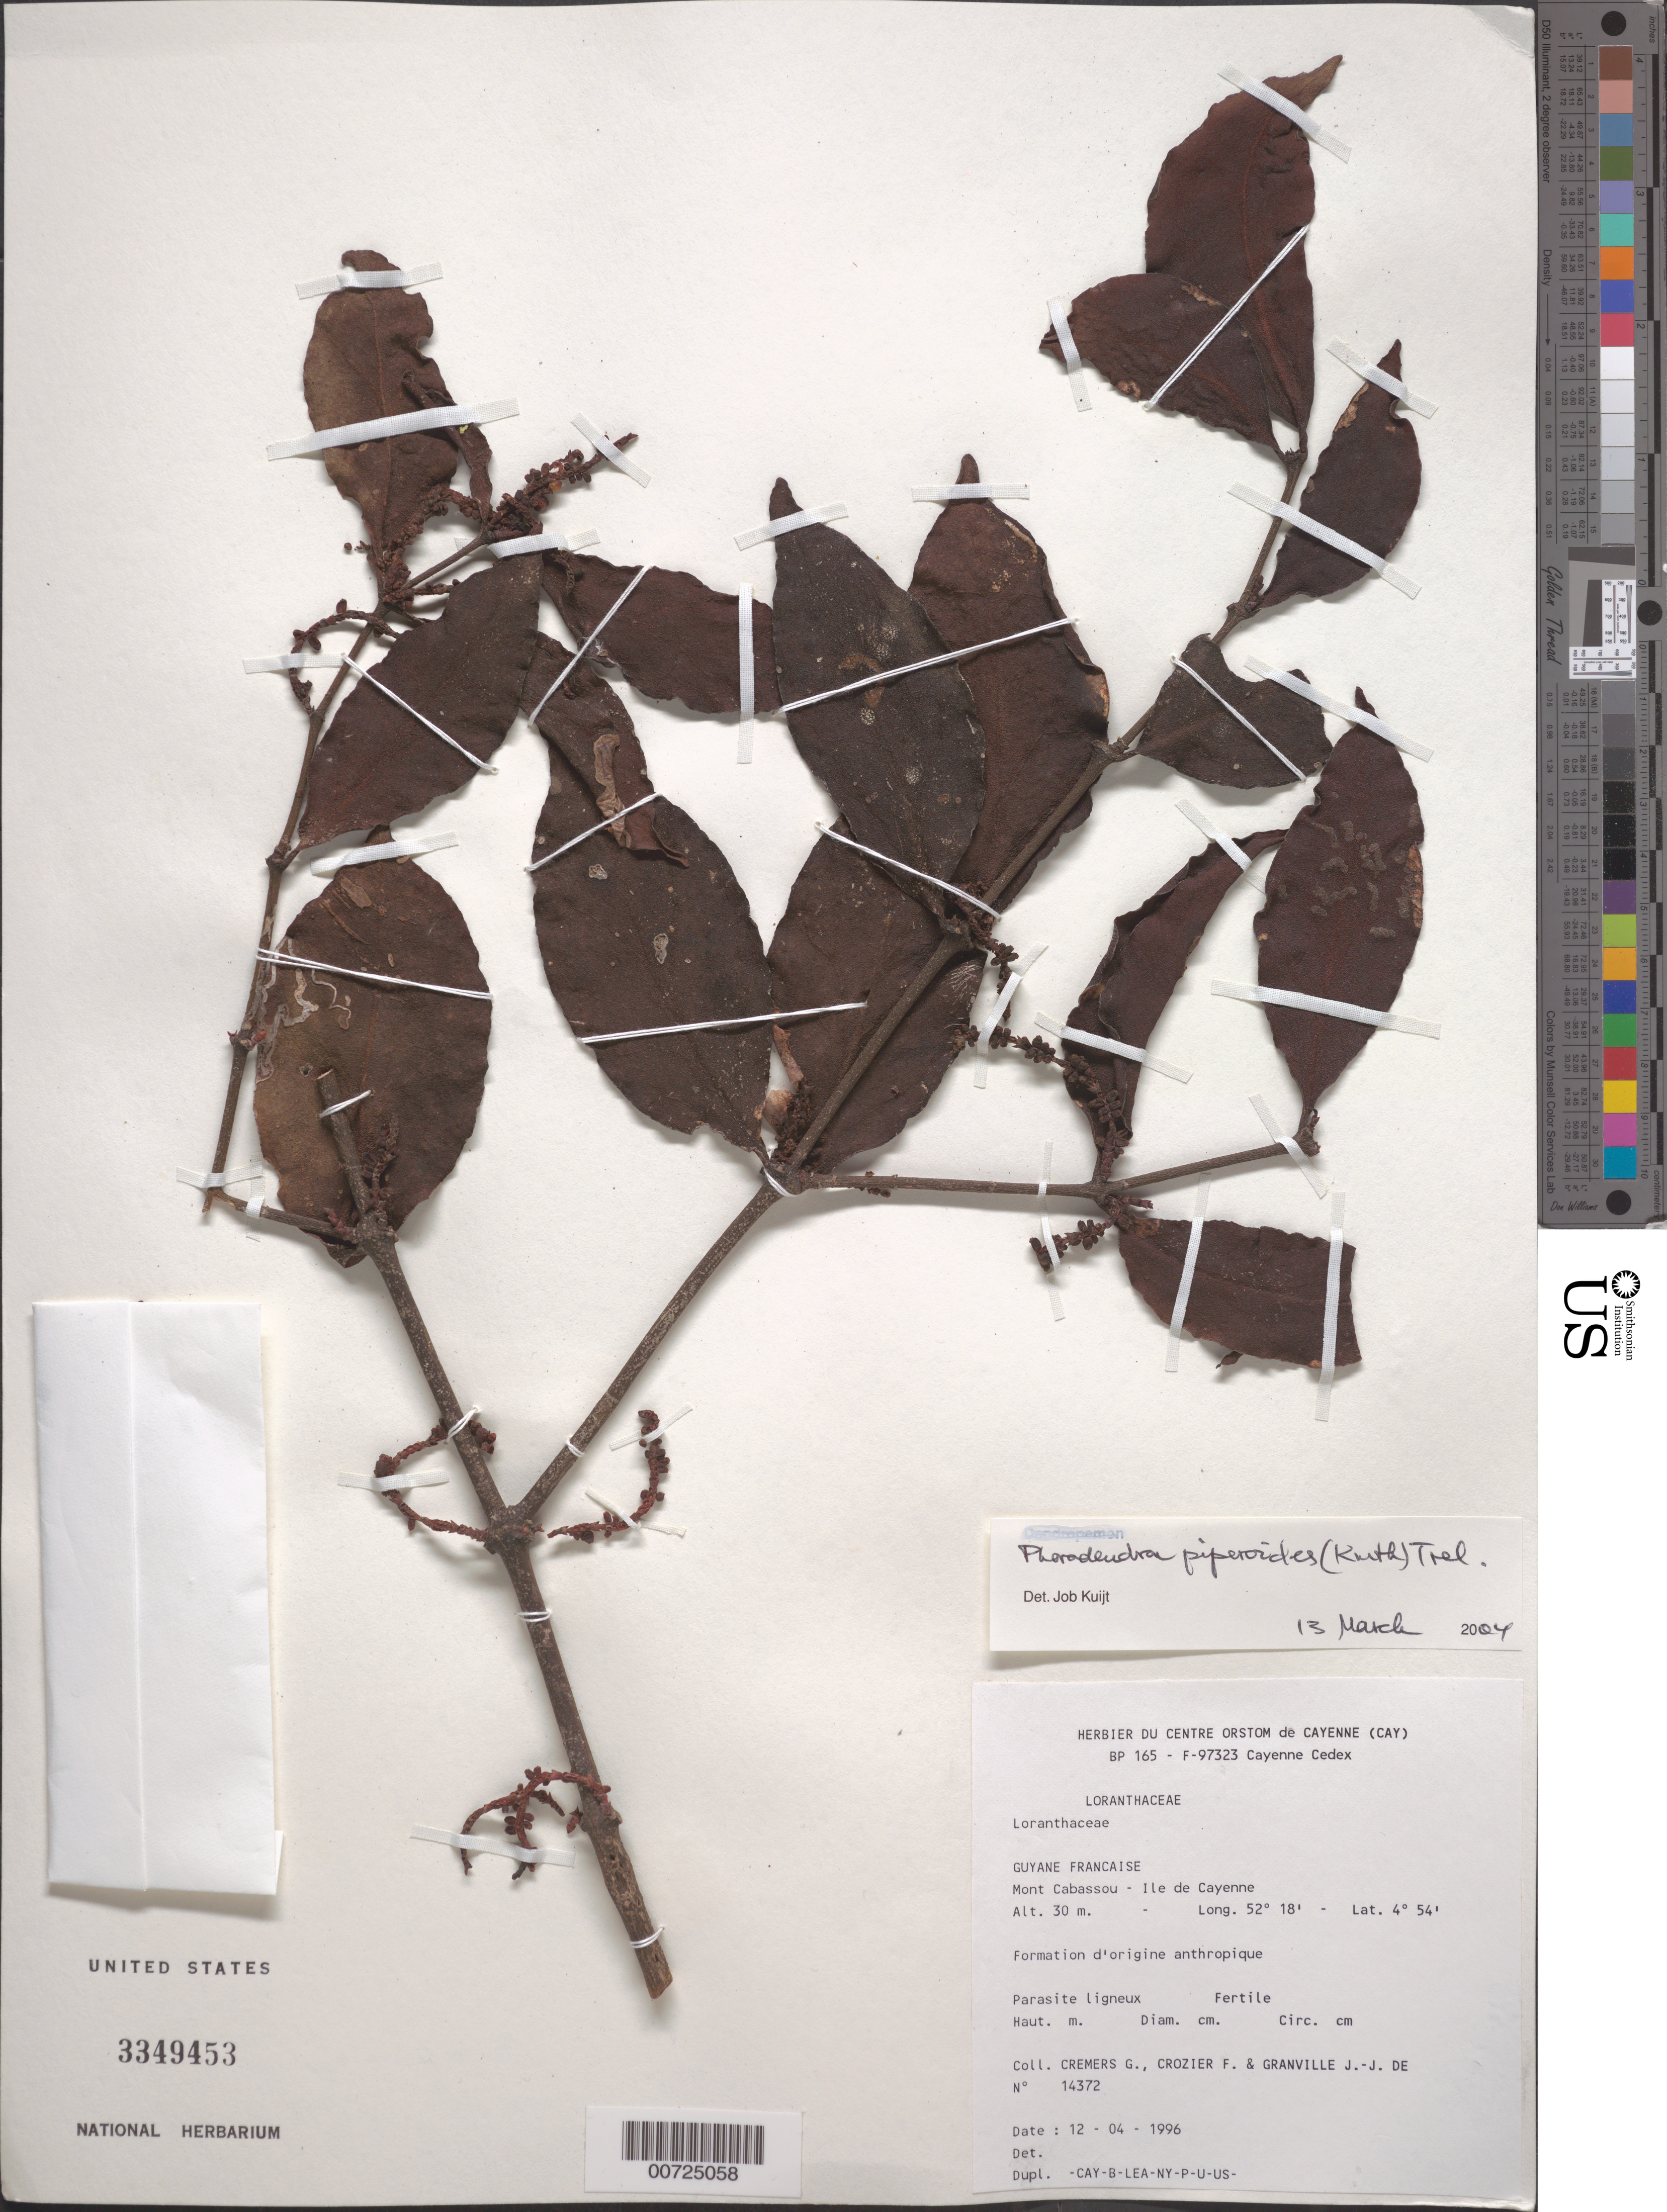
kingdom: Plantae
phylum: Tracheophyta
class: Magnoliopsida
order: Santalales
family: Viscaceae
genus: Phoradendron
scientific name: Phoradendron piperoides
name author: (Kunth) Trel.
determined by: Kuijt, Job, (CANADA)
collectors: G. Cremers, F. Crozier & J.-J. de Granville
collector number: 14372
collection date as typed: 12-Apr-96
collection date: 1996-04-12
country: French Guiana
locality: Mont Cabassou, Ile de Cayenne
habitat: Formation d'origine anthropique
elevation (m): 30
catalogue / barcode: US 3349453